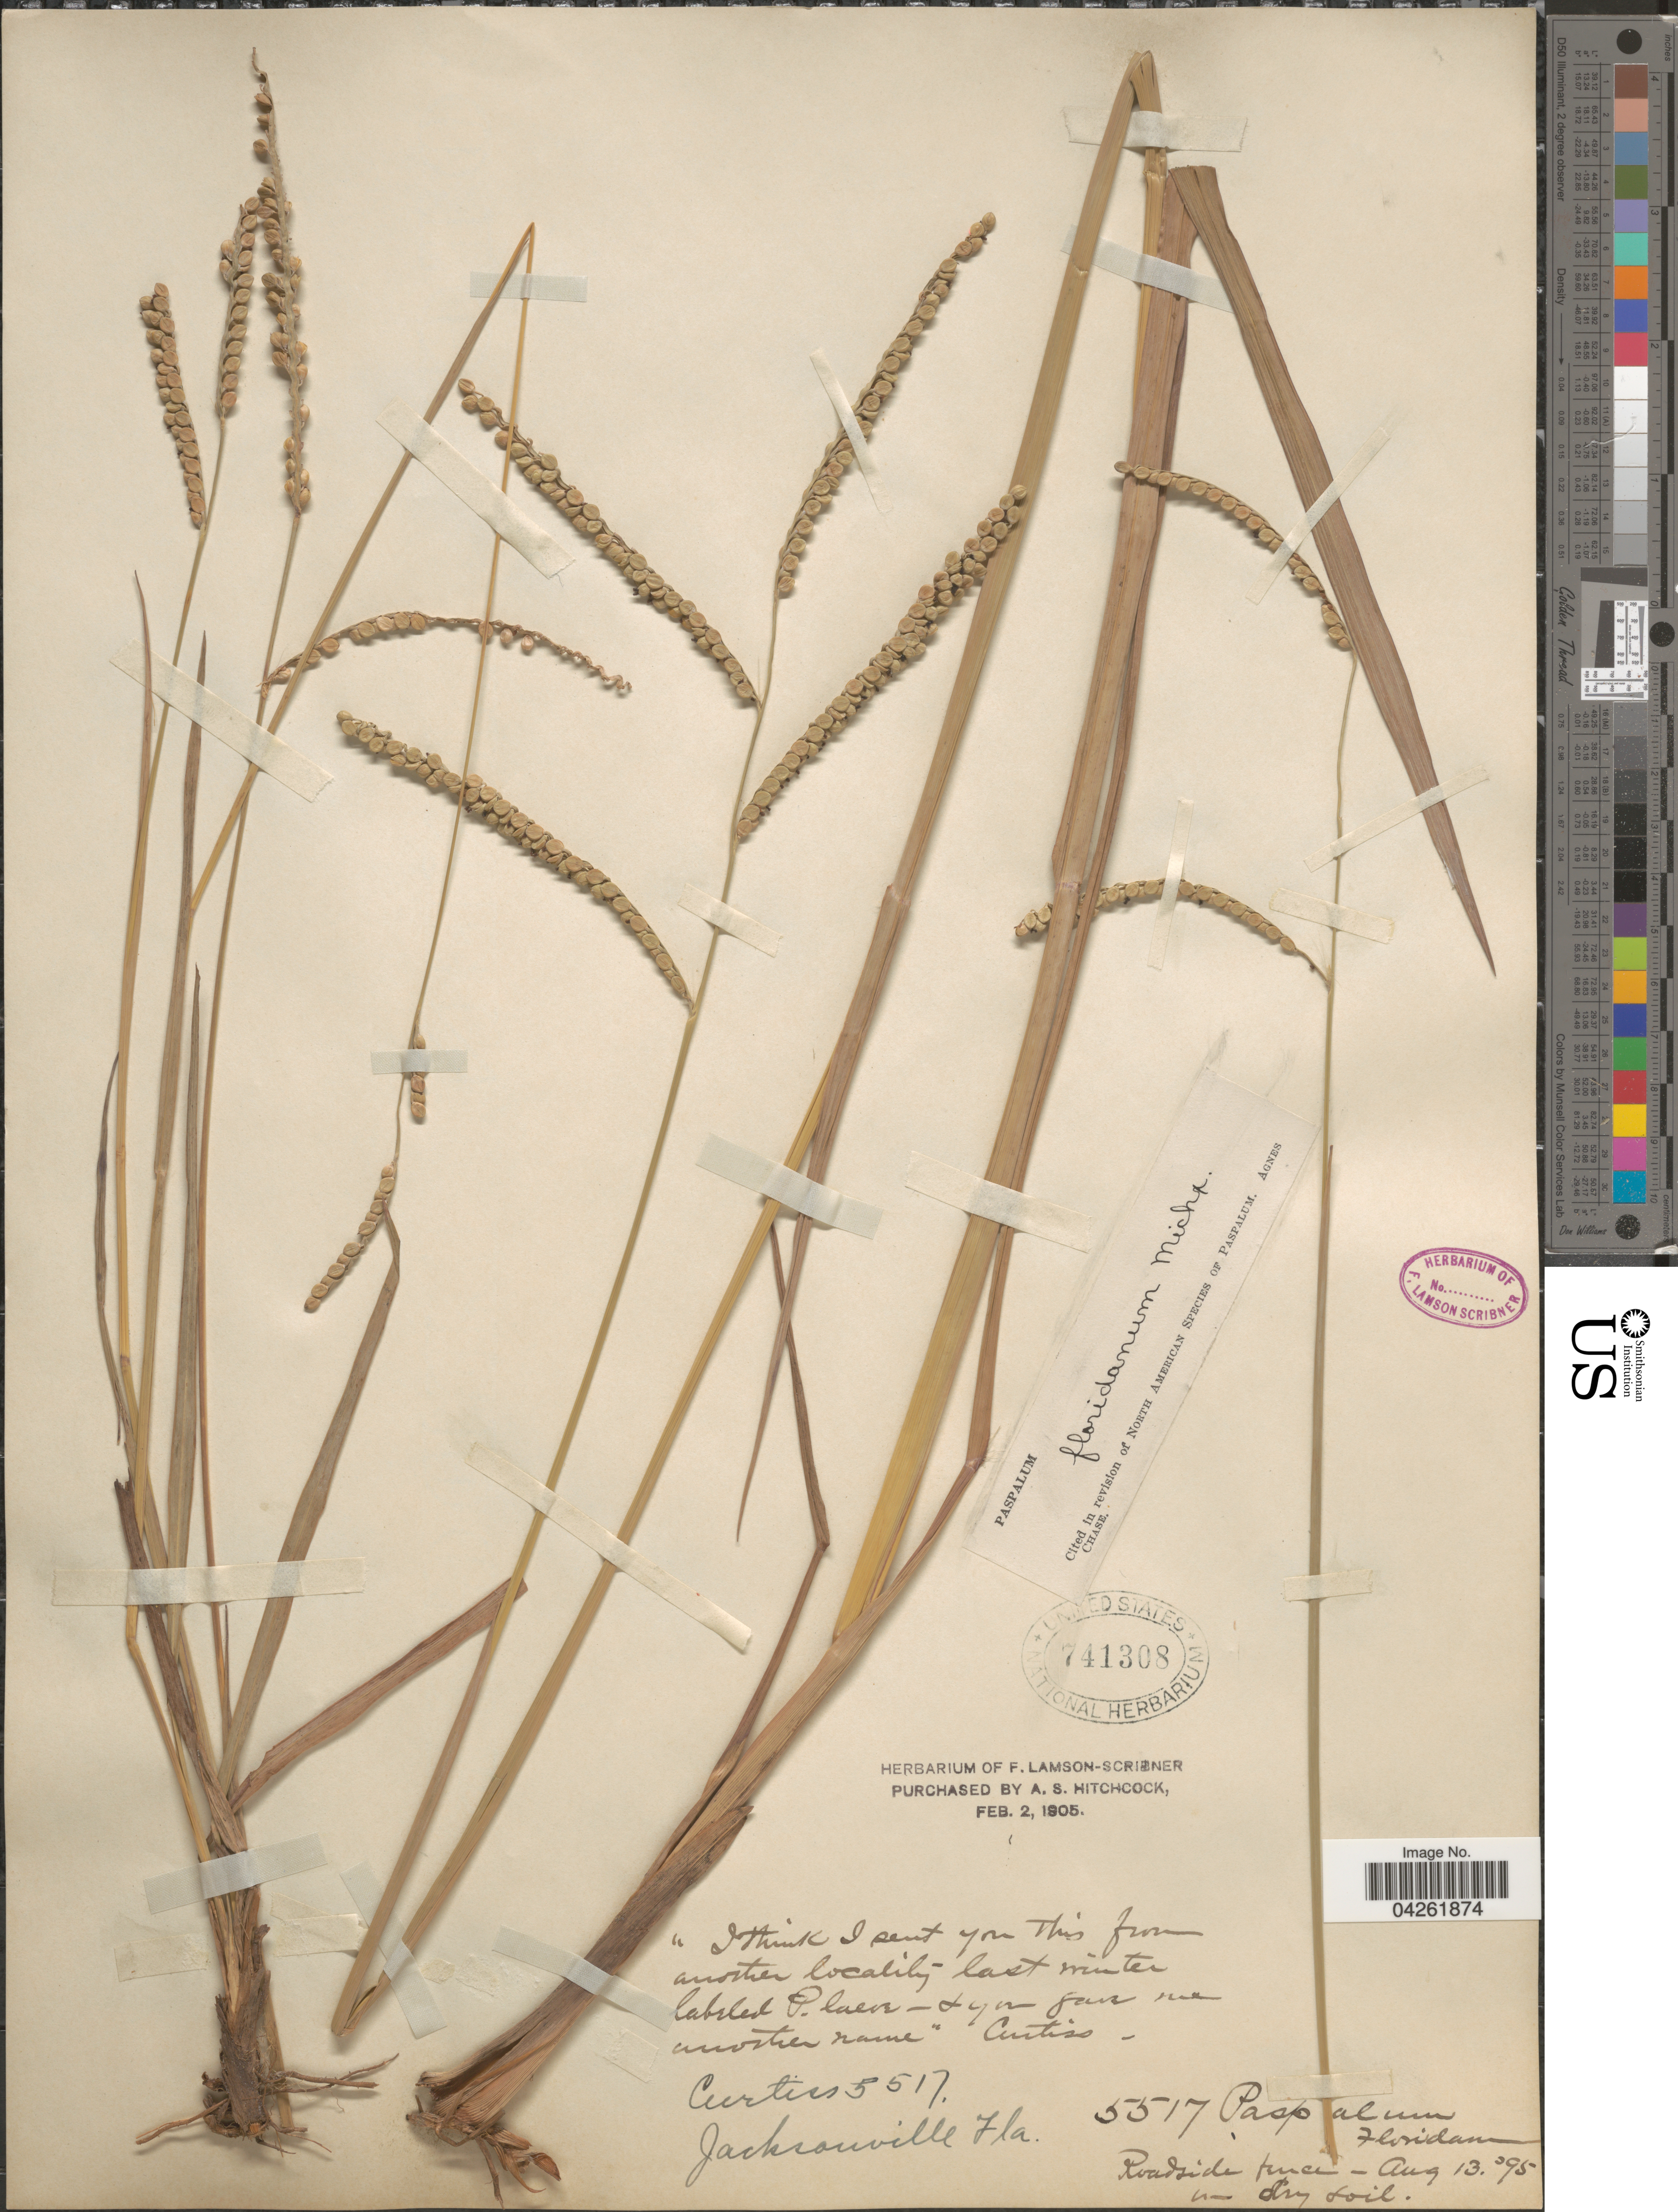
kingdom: Plantae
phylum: Tracheophyta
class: Liliopsida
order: Poales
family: Poaceae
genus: Paspalum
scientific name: Paspalum floridanum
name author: Michx.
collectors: -. Curtiss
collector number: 5517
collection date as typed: Transcribed d/m/y: 13/8/95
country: United States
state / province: Florida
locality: Jacksonville.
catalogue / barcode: US 741308